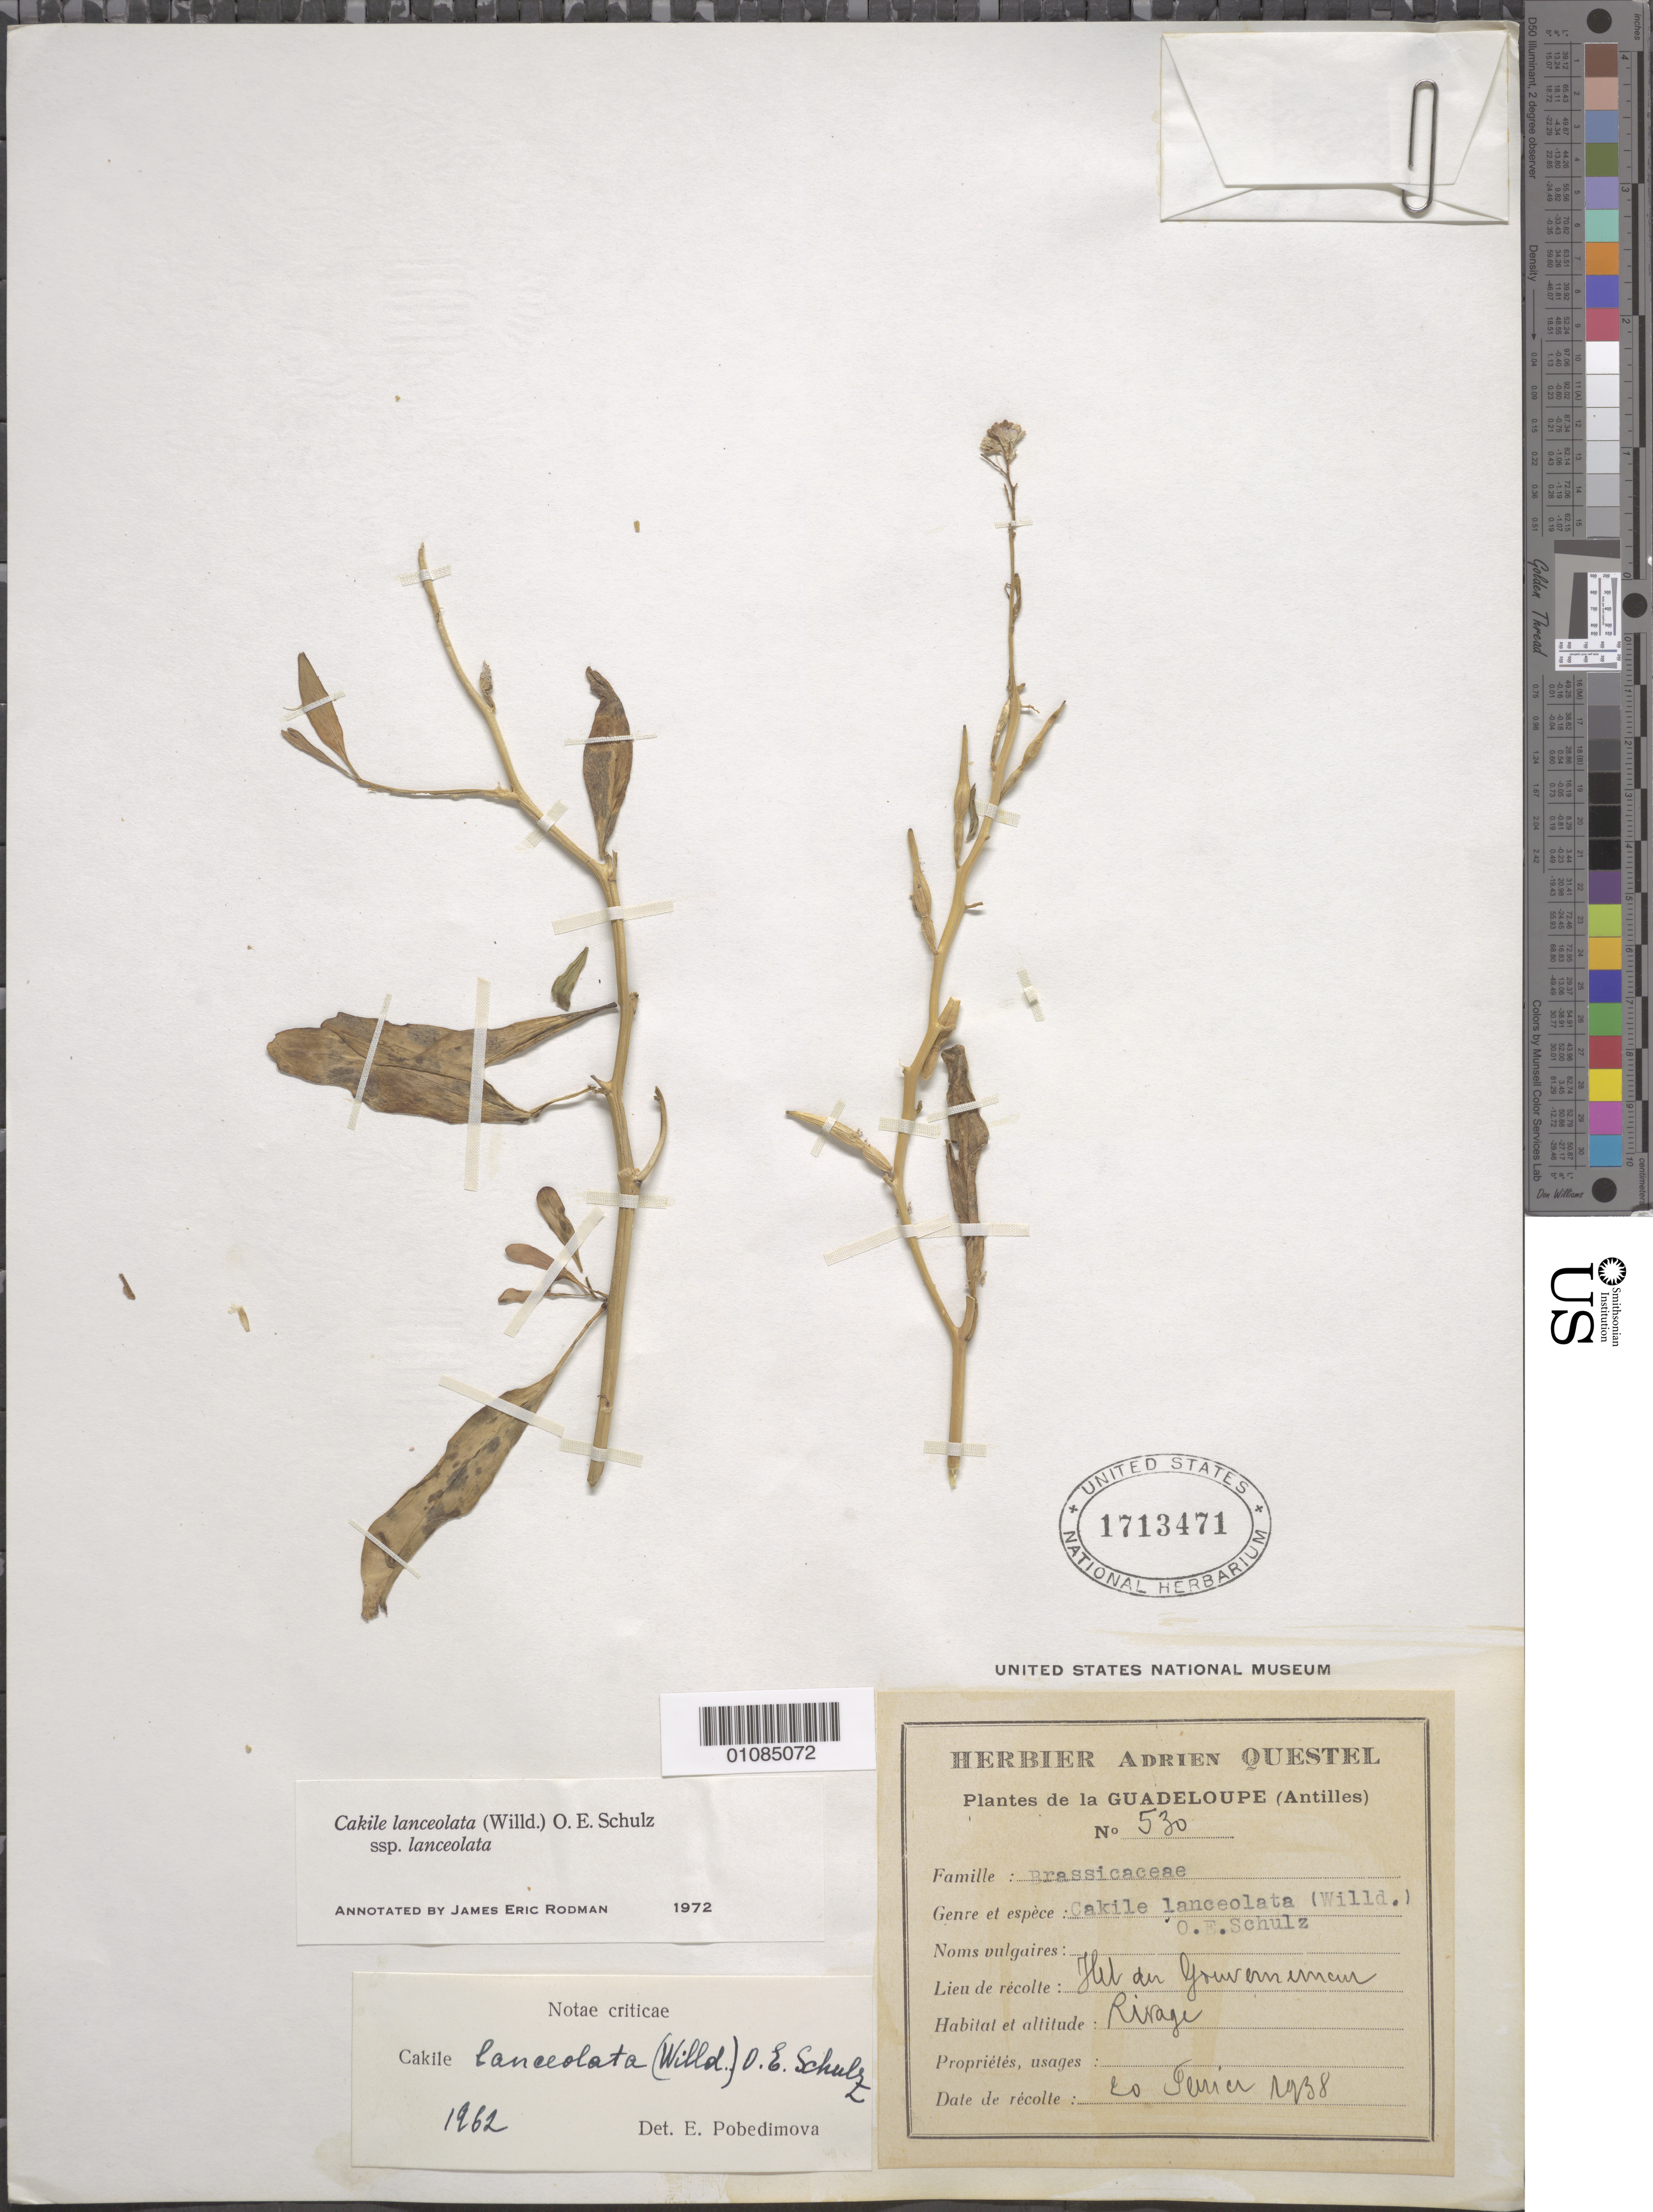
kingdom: Plantae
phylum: Tracheophyta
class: Magnoliopsida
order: Brassicales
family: Brassicaceae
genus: Cakile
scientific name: Cakile lanceolata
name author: (Willd.) O.E. Schulz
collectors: A. Questel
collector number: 530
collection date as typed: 20 Feb 1938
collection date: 1938-02-20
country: Guadeloupe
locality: Hil du Govememen (?)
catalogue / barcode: US 1713471